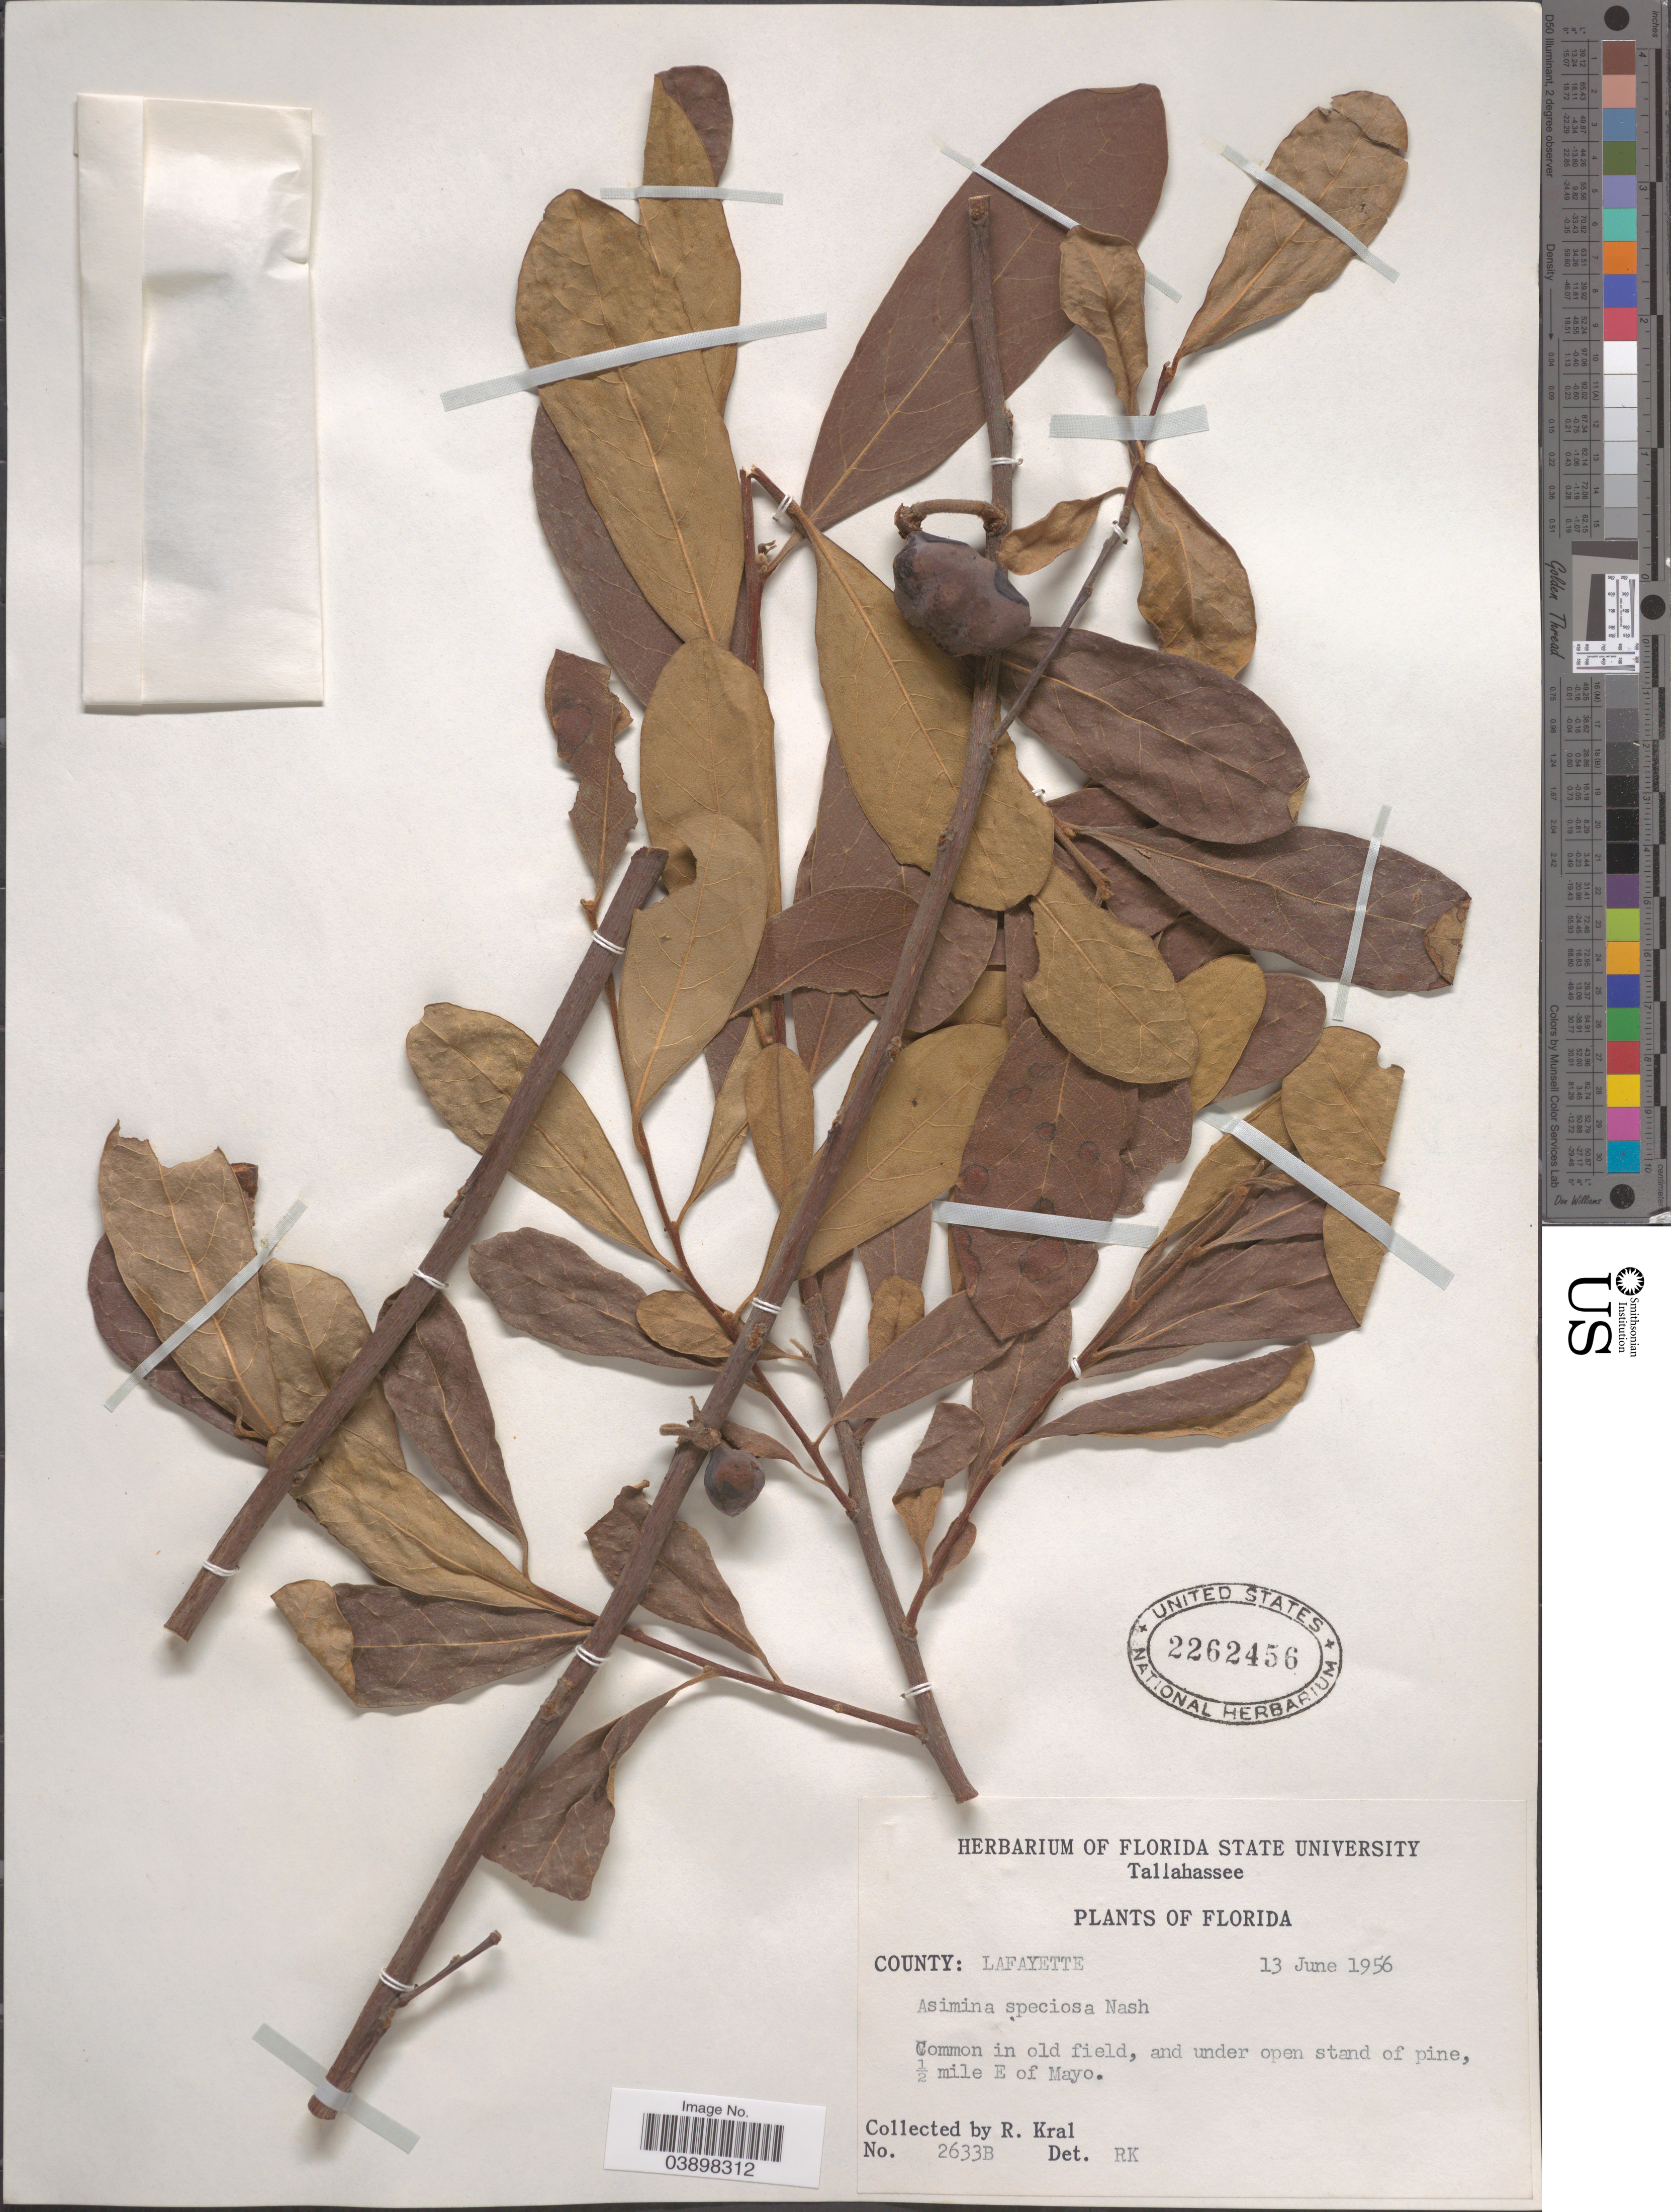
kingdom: Plantae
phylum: Tracheophyta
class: Magnoliopsida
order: Magnoliales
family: Annonaceae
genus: Asimina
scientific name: Asimina speciosa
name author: Nash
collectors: R. Kral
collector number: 2633B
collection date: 1956-06-13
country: United States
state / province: Florida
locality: County: Lafayette. ½ mile E of Mayo.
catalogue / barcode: US 2262456